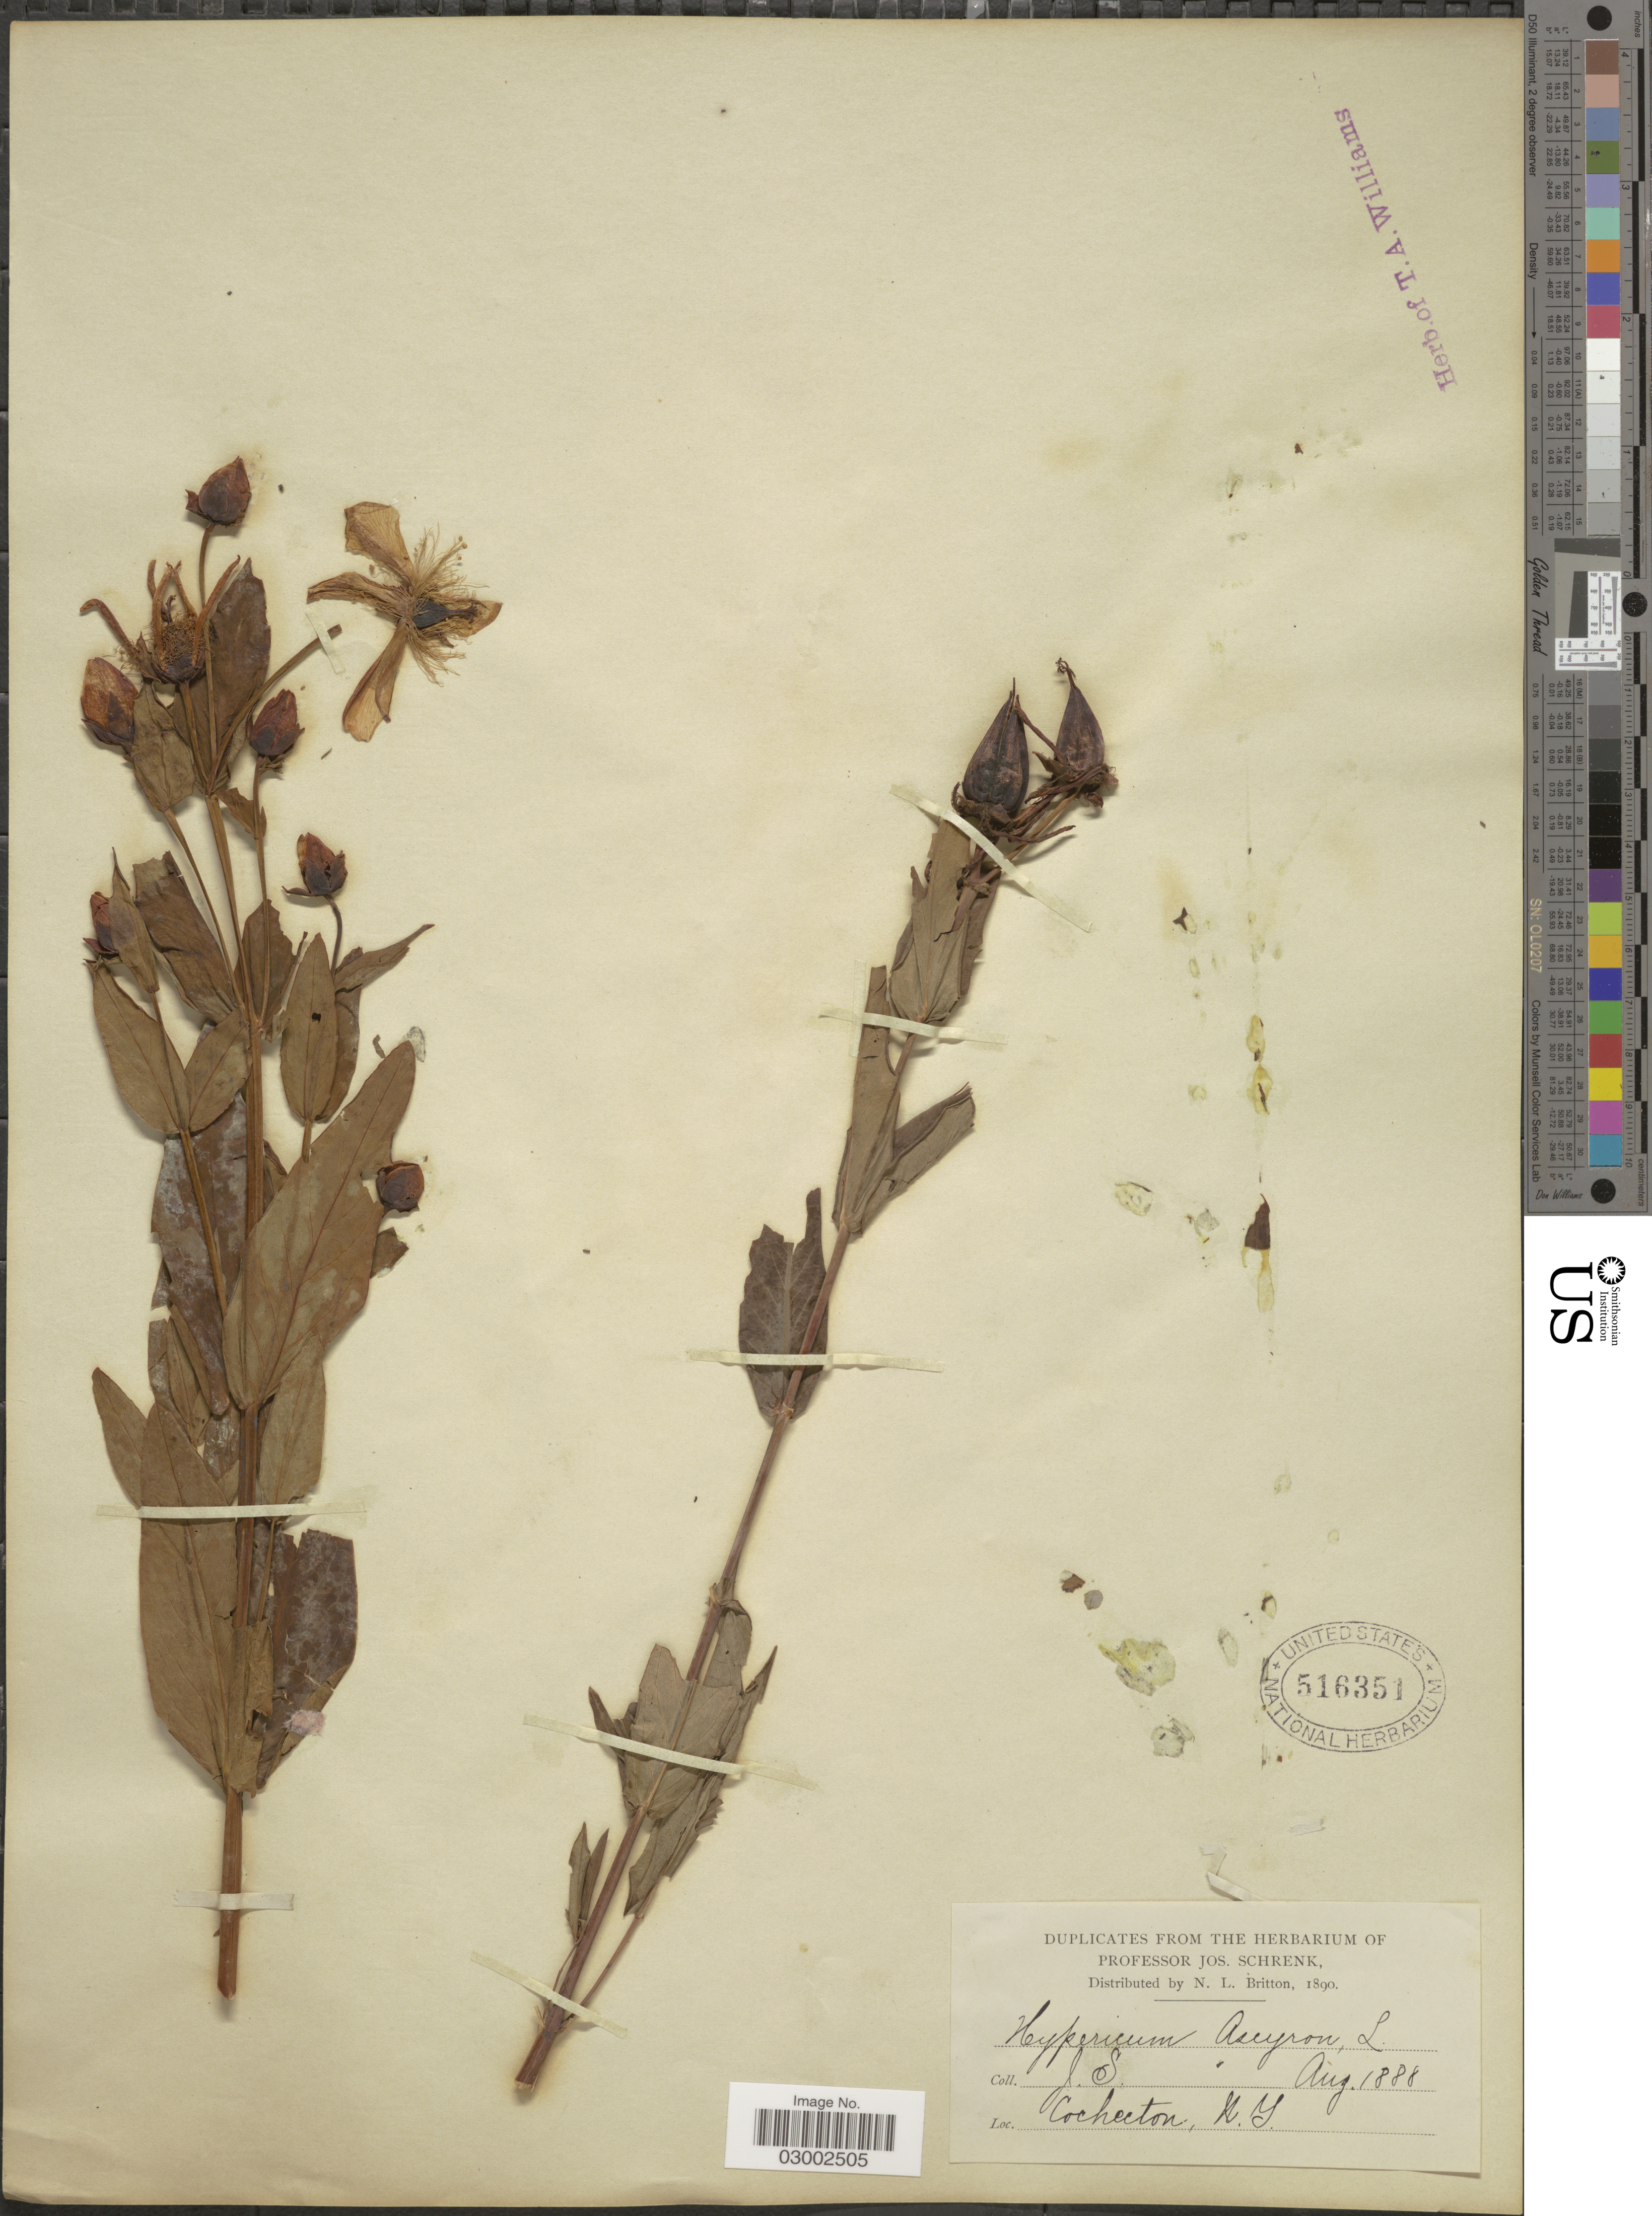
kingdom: Plantae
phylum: Tracheophyta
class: Magnoliopsida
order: Malpighiales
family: Hypericaceae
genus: Hypericum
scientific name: Hypericum ascyron subsp. pyramidatum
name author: (Aiton) N. Robson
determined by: Strong, Mark T., (BOT), Smithsonian Institution - National Museum of Natural History (UNITED STATES)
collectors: J. Schrenk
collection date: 1888-08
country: United States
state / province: New York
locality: Cochecton, N.Y.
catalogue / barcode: US 516351